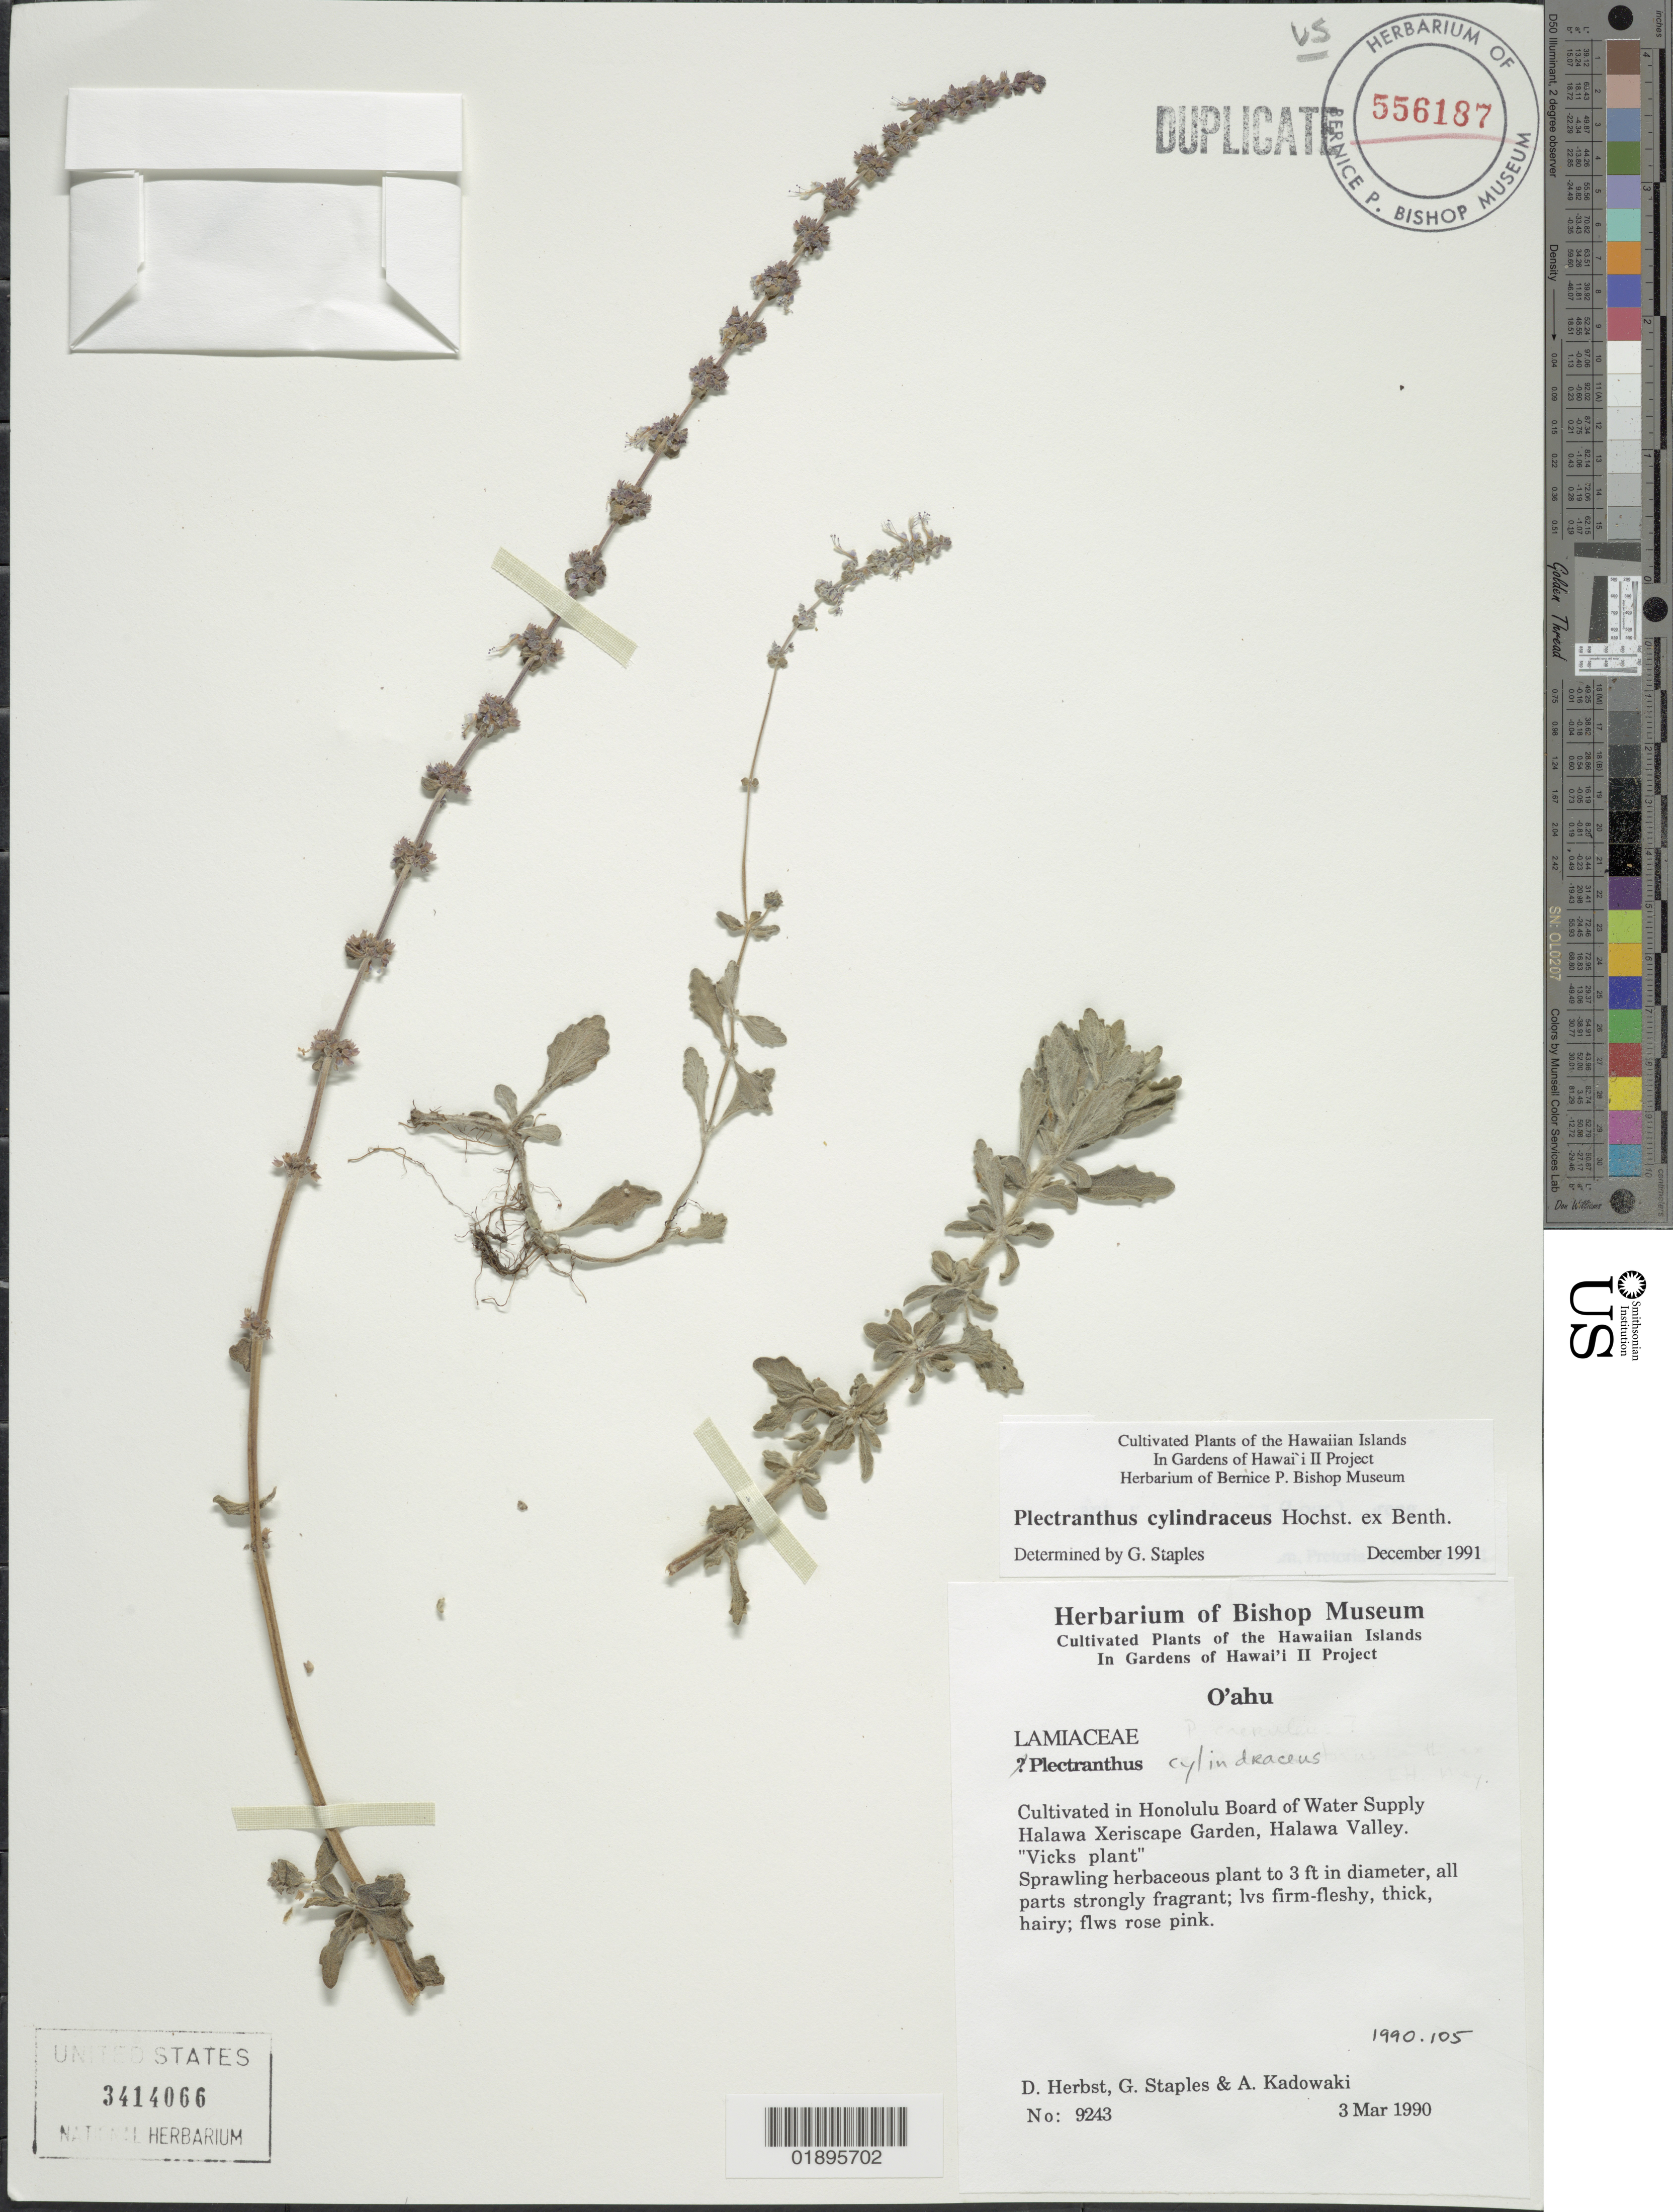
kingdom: Plantae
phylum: Tracheophyta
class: Magnoliopsida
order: Lamiales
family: Lamiaceae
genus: Coleus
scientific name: Coleus cylindraceus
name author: (Hochst. ex Benth.) A.J. Paton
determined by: Wagner, W. L., (BOT), Smithsonian Institution - National Museum of Natural History (UNITED STATES)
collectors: D. R. Herbst, G. Staples & A. Kadowaki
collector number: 9243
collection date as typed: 3 Mar 1990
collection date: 1990-03-03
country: United States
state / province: Hawaii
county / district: Honolulu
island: Oahu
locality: Honolulu Board of Water Supply Halawa Xeriscape Garden, Halawa Valley.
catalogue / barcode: US 3414066